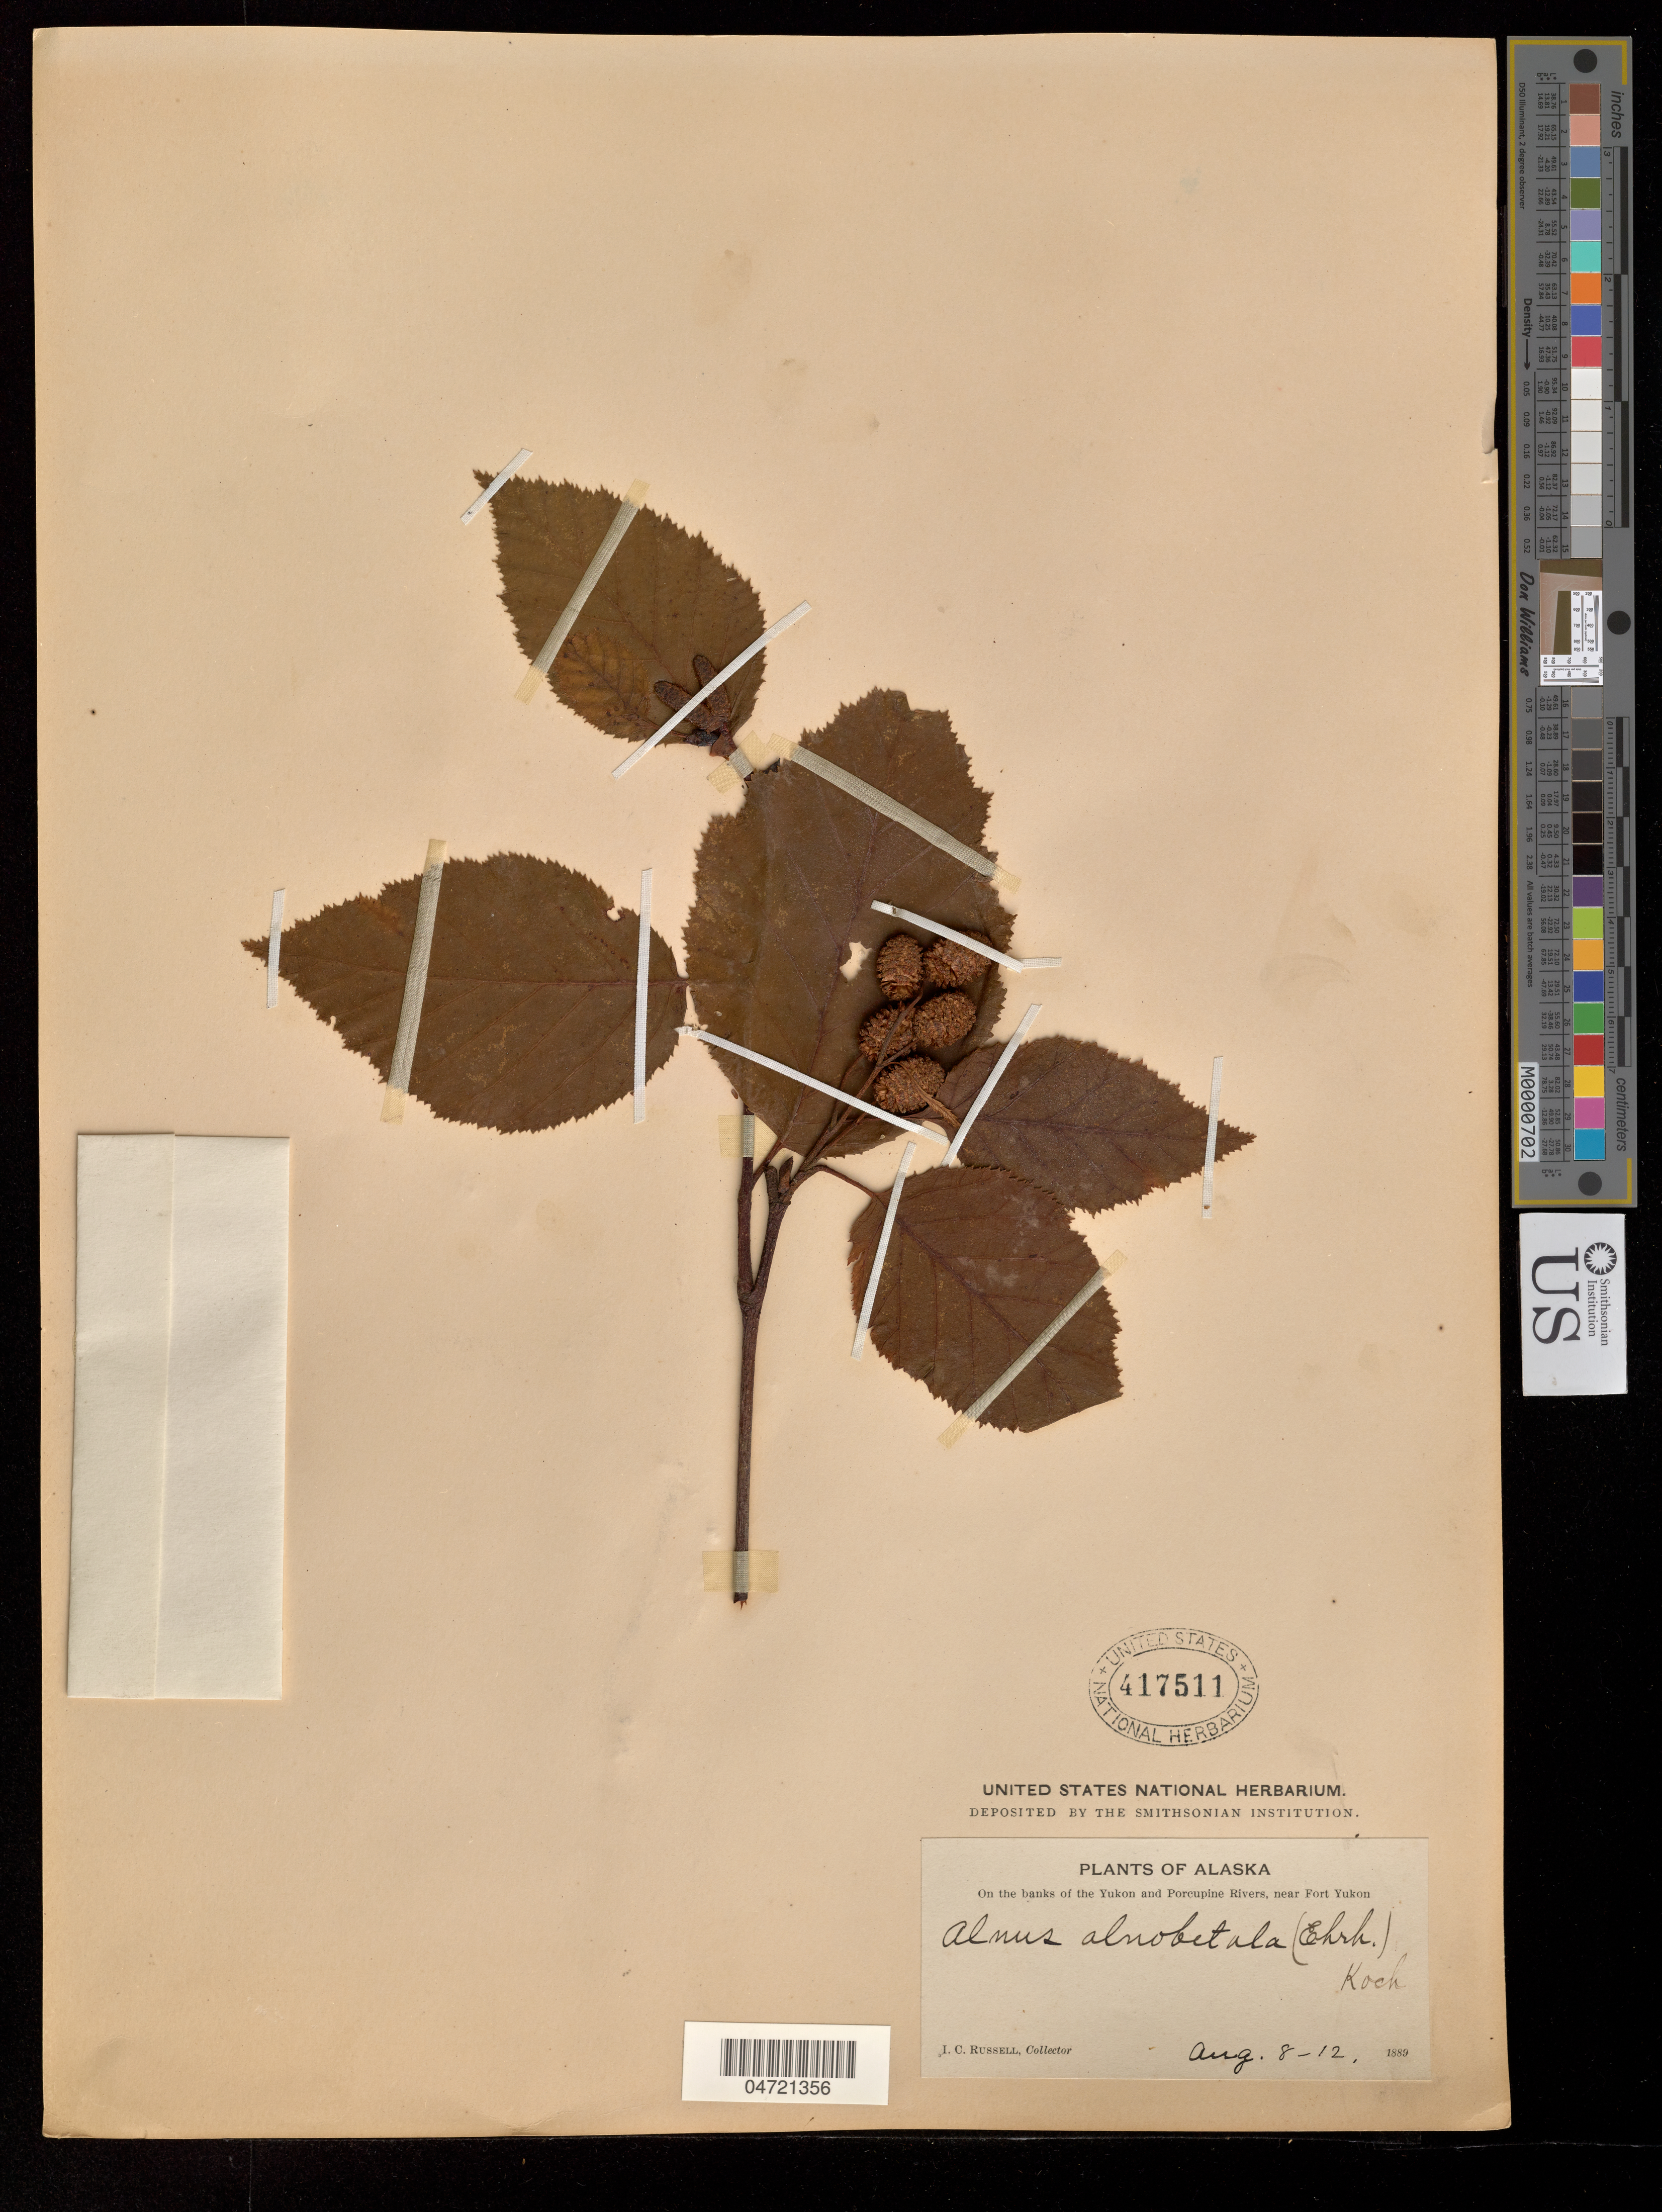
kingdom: Plantae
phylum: Tracheophyta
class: Magnoliopsida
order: Fagales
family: Betulaceae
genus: Alnus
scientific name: Alnus alnobetula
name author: (Ehrh.) K. Koch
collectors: I. C. Russell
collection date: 1889-08-08/1889-08-12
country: United States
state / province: Alaska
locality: On the banks of the Yukon and Porcupine Rivers, near Fort Yukon.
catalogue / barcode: US 417511